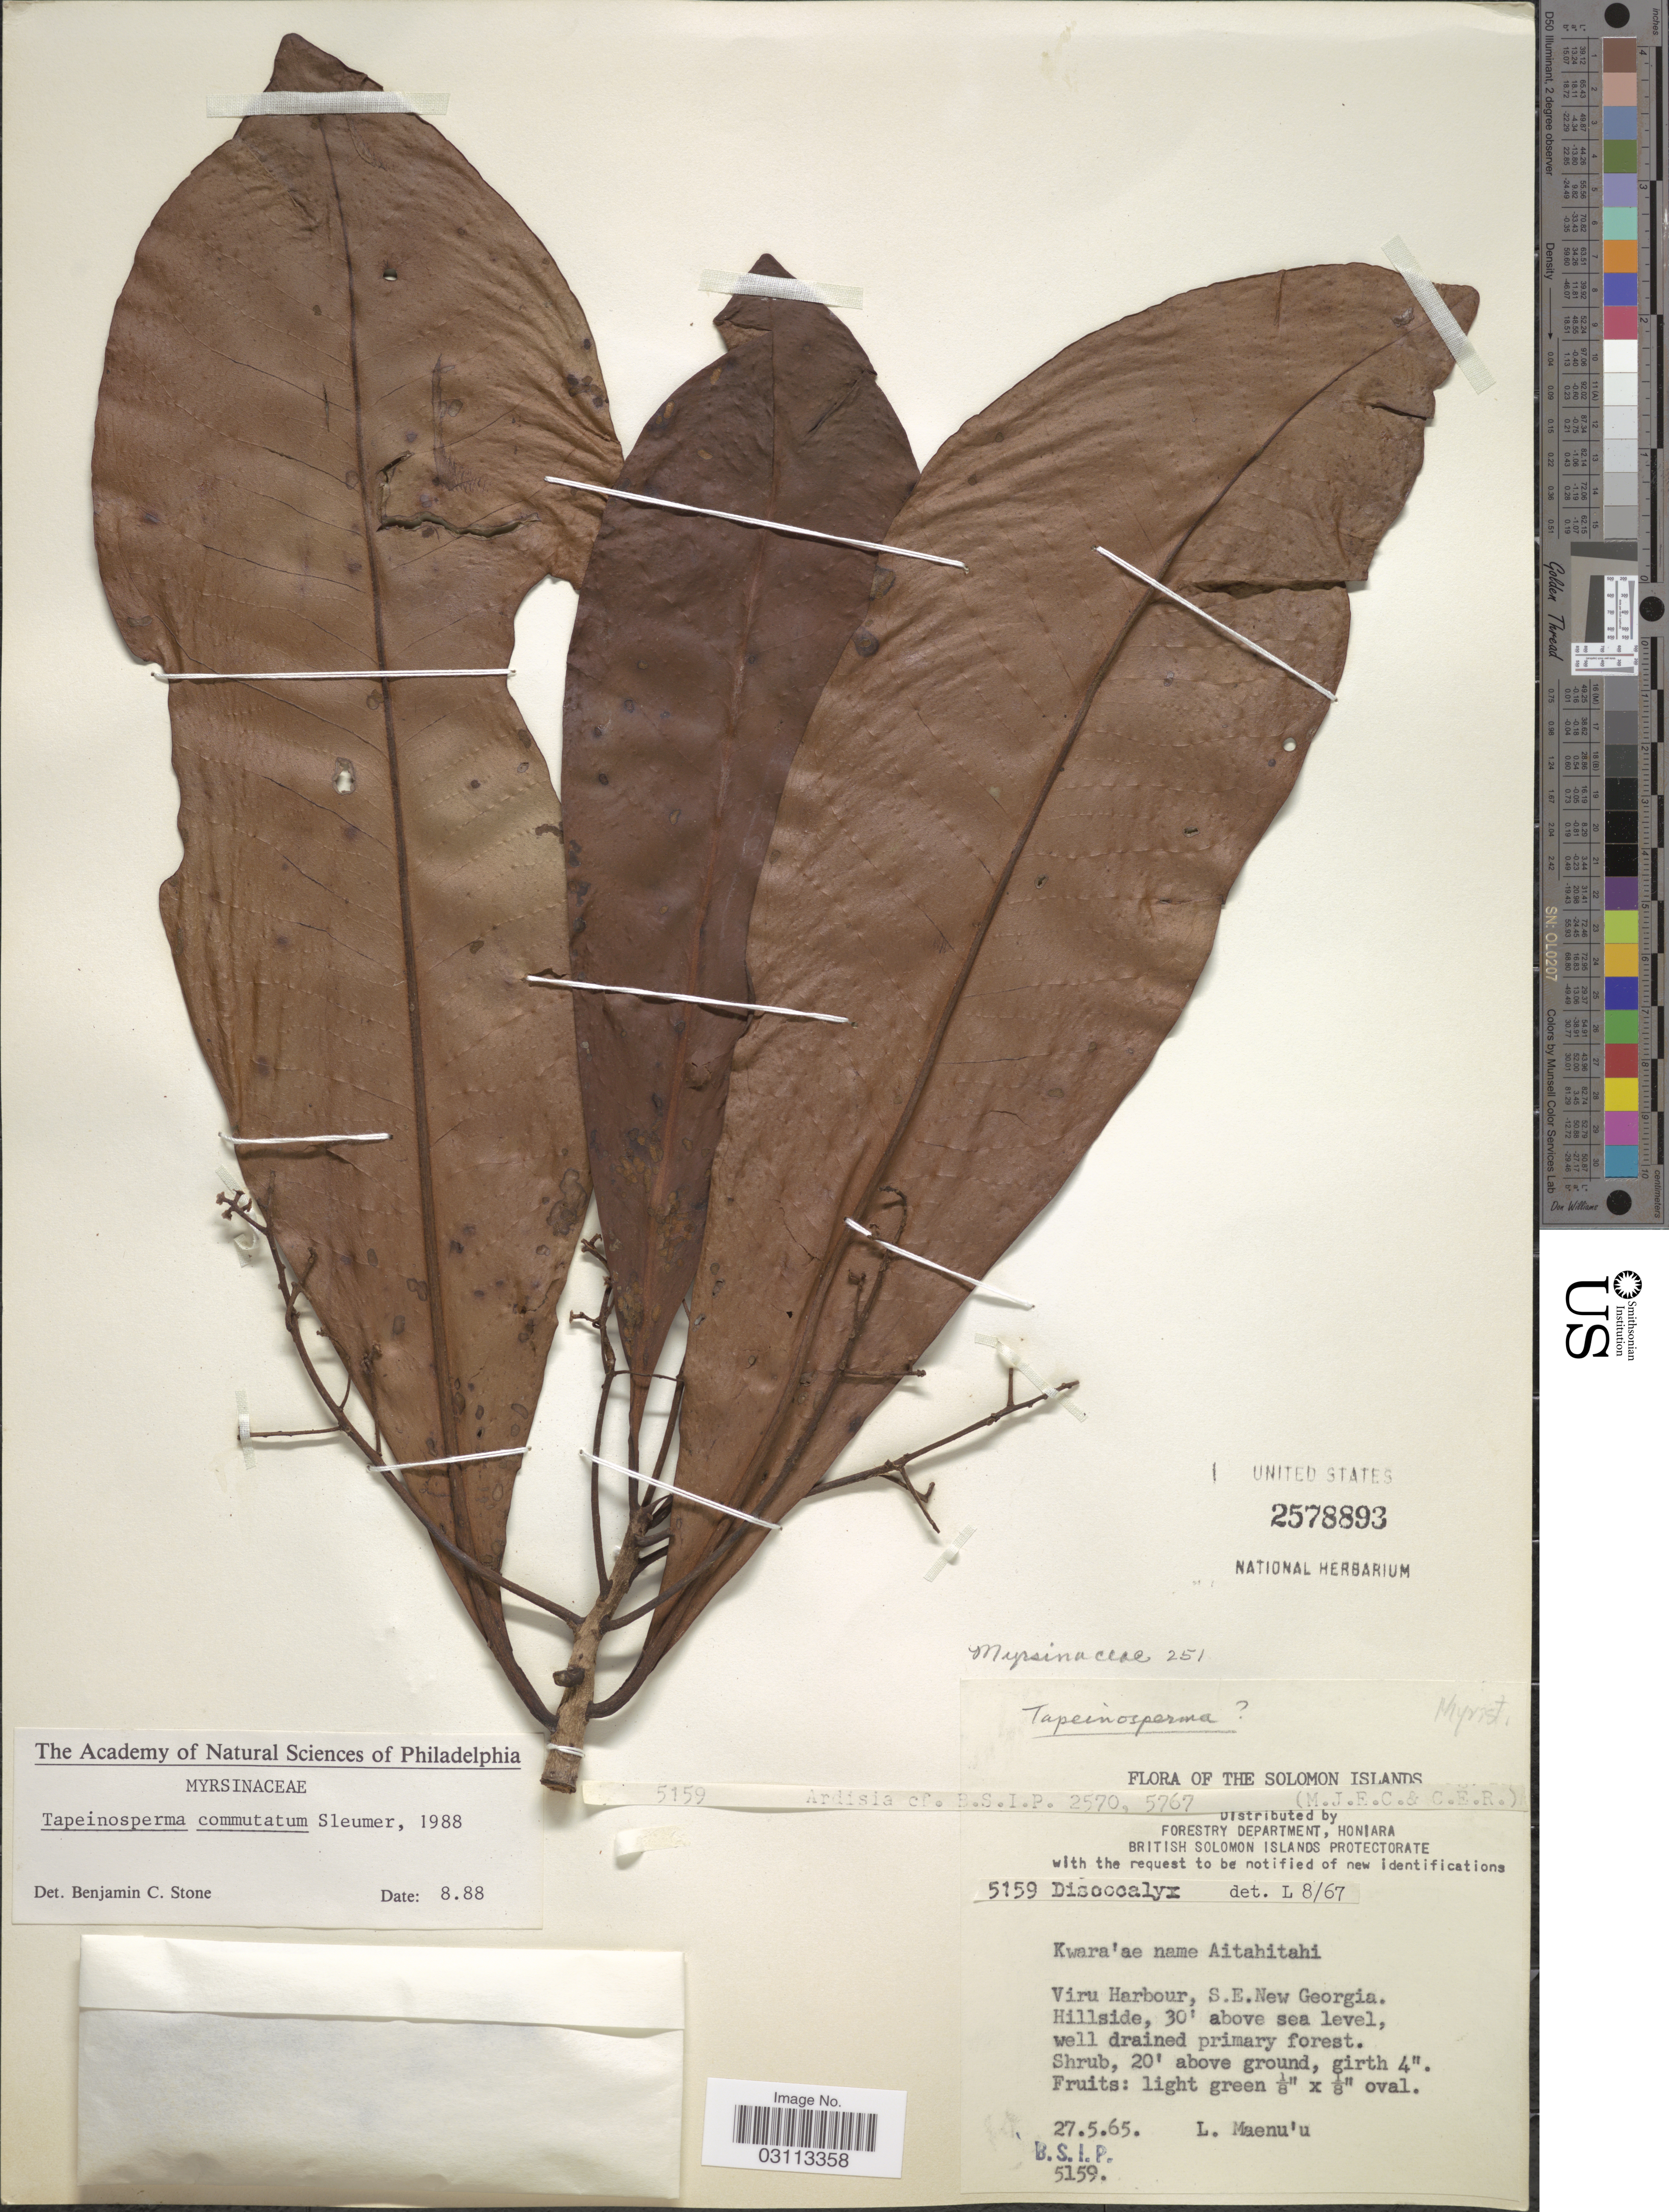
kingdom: Plantae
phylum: Tracheophyta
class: Magnoliopsida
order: Ericales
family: Primulaceae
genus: Tapeinosperma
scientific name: Tapeinosperma commutatum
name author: Sleumer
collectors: L. Maenu'u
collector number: BSIP5159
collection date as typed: Transcribed d/m/y: 27/5/65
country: Solomon Islands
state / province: Solomon Islands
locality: Viru Harbour, S.E. New Georgia.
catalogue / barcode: US 2578893